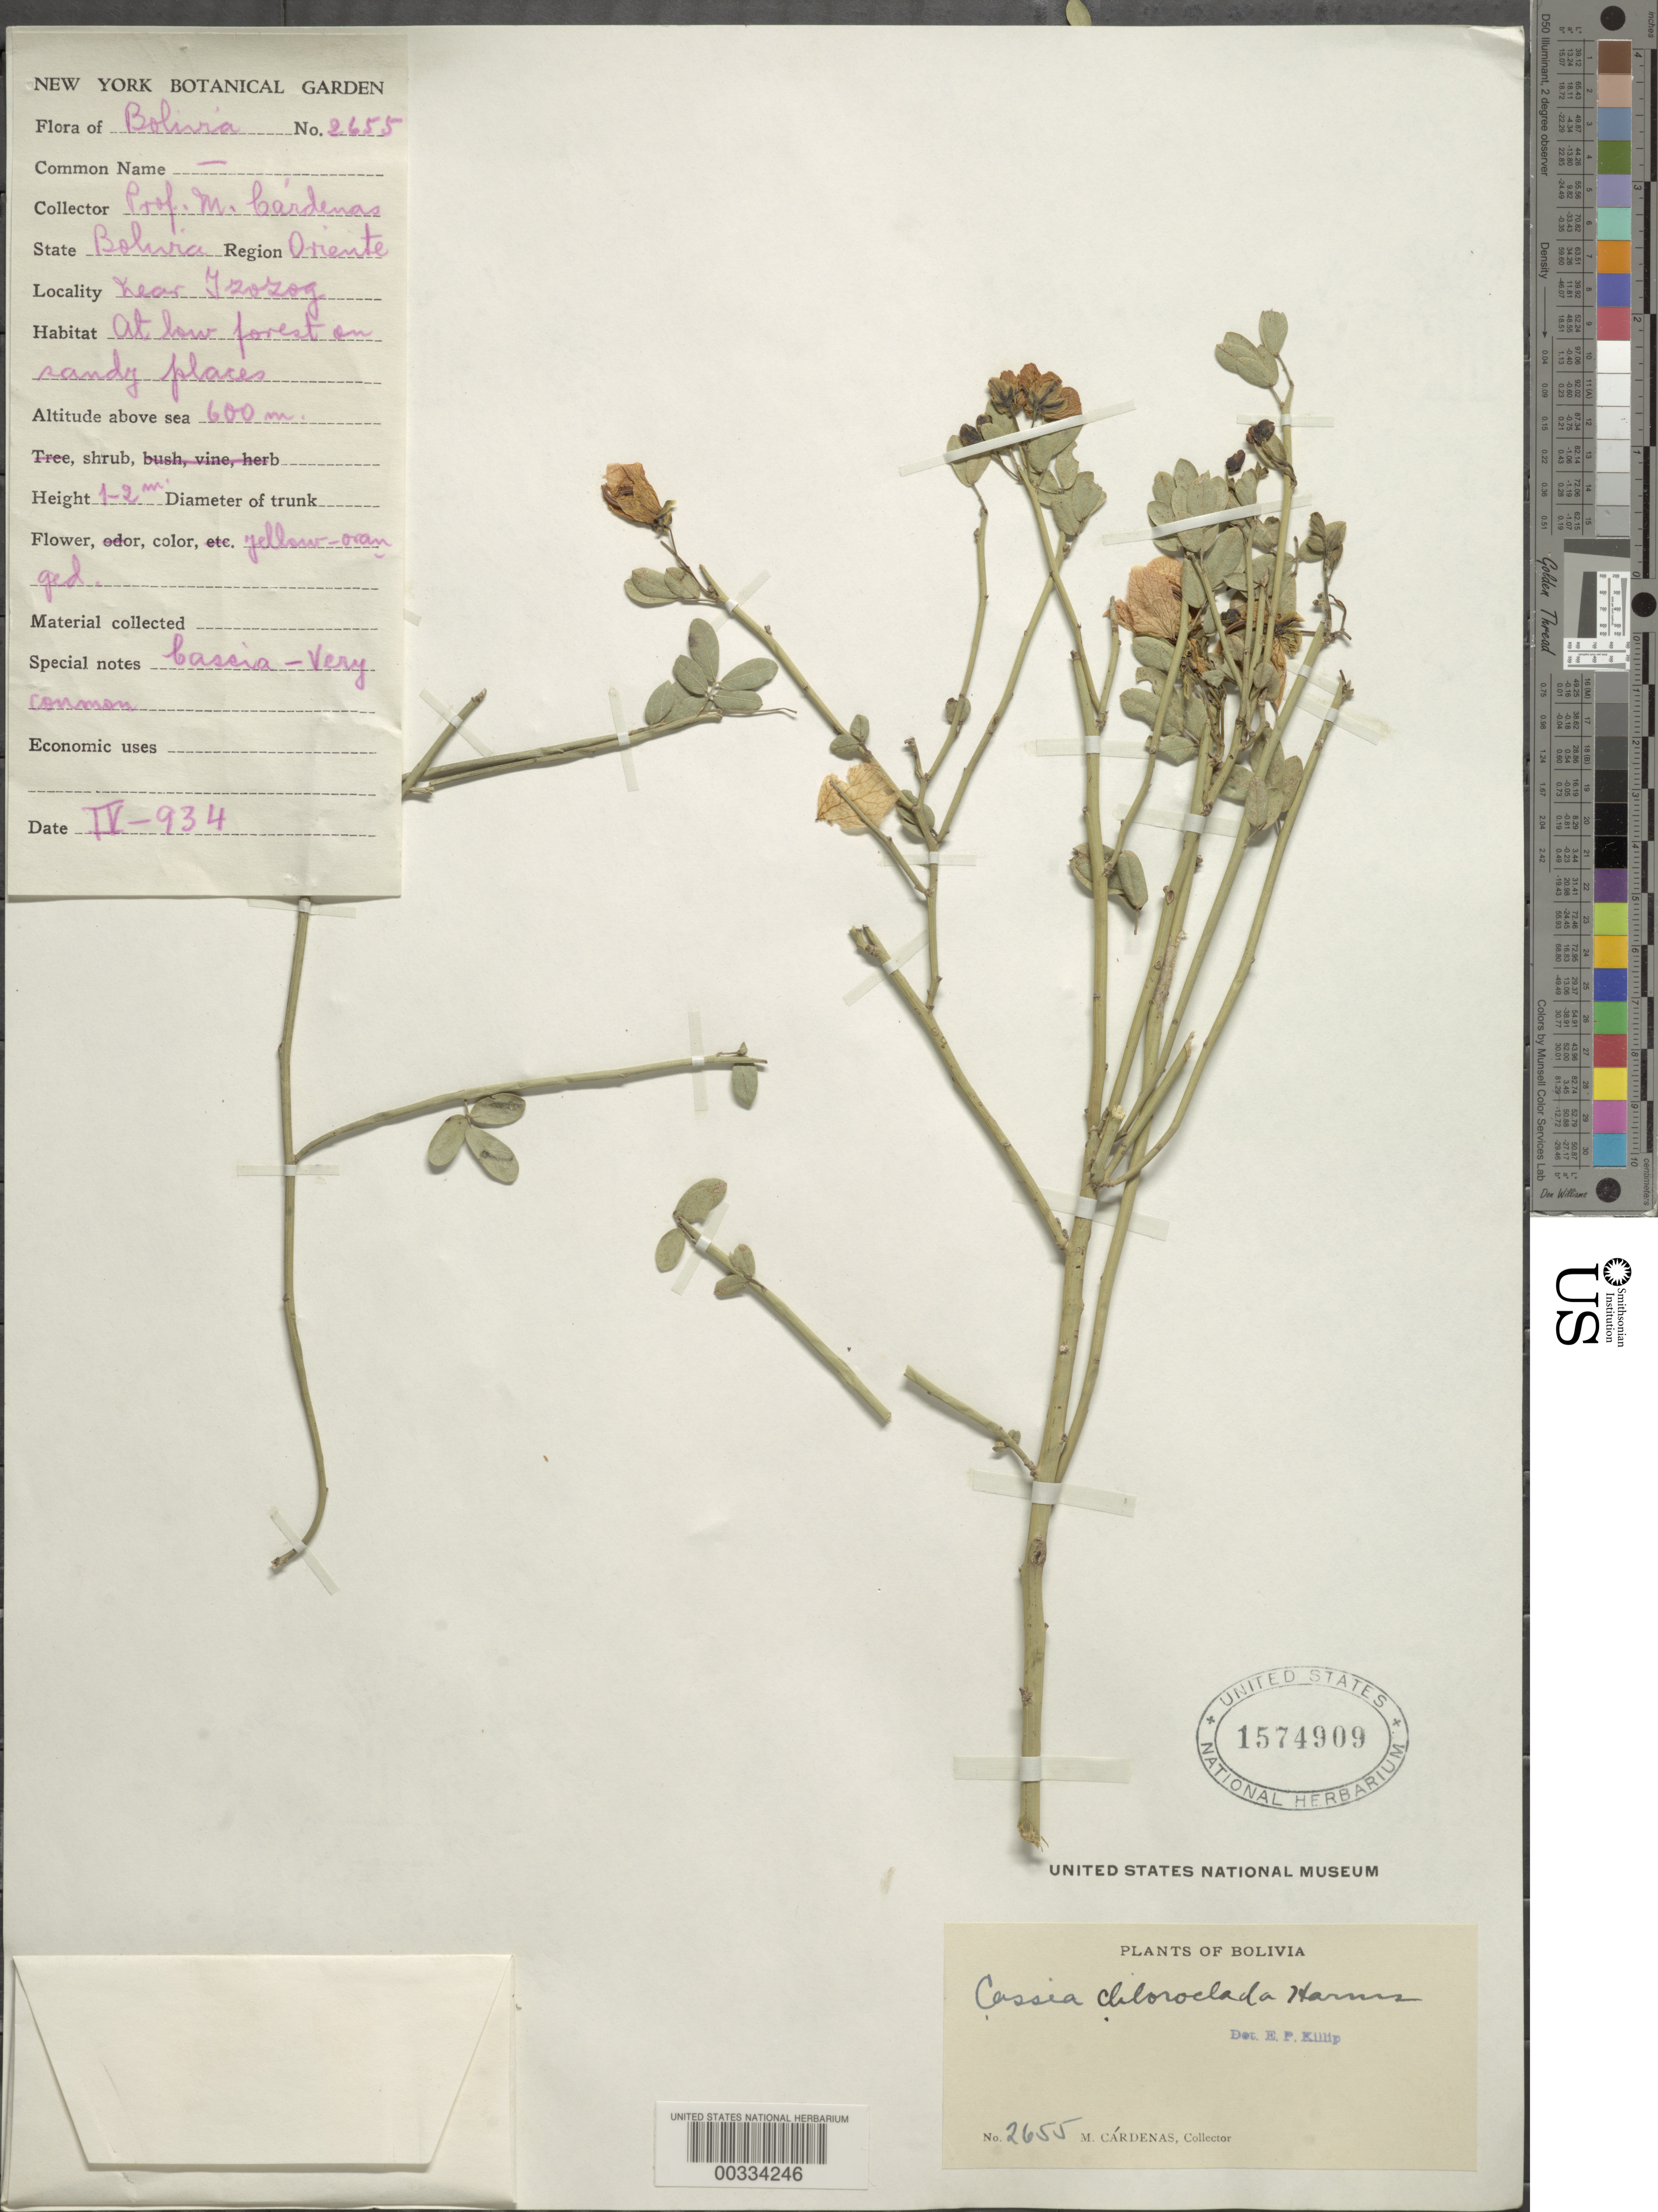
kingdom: Plantae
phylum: Tracheophyta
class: Magnoliopsida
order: Fabales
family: Fabaceae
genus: Senna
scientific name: Senna chloroclada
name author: (Harm.) H.S. Irwin & Barneby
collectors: M. Cárdenas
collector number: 2655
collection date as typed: Apr 1934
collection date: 1934-04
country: Bolivia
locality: Near Izozog; oriente region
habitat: At low forest on sandy places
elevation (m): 600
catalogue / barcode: US 1574909